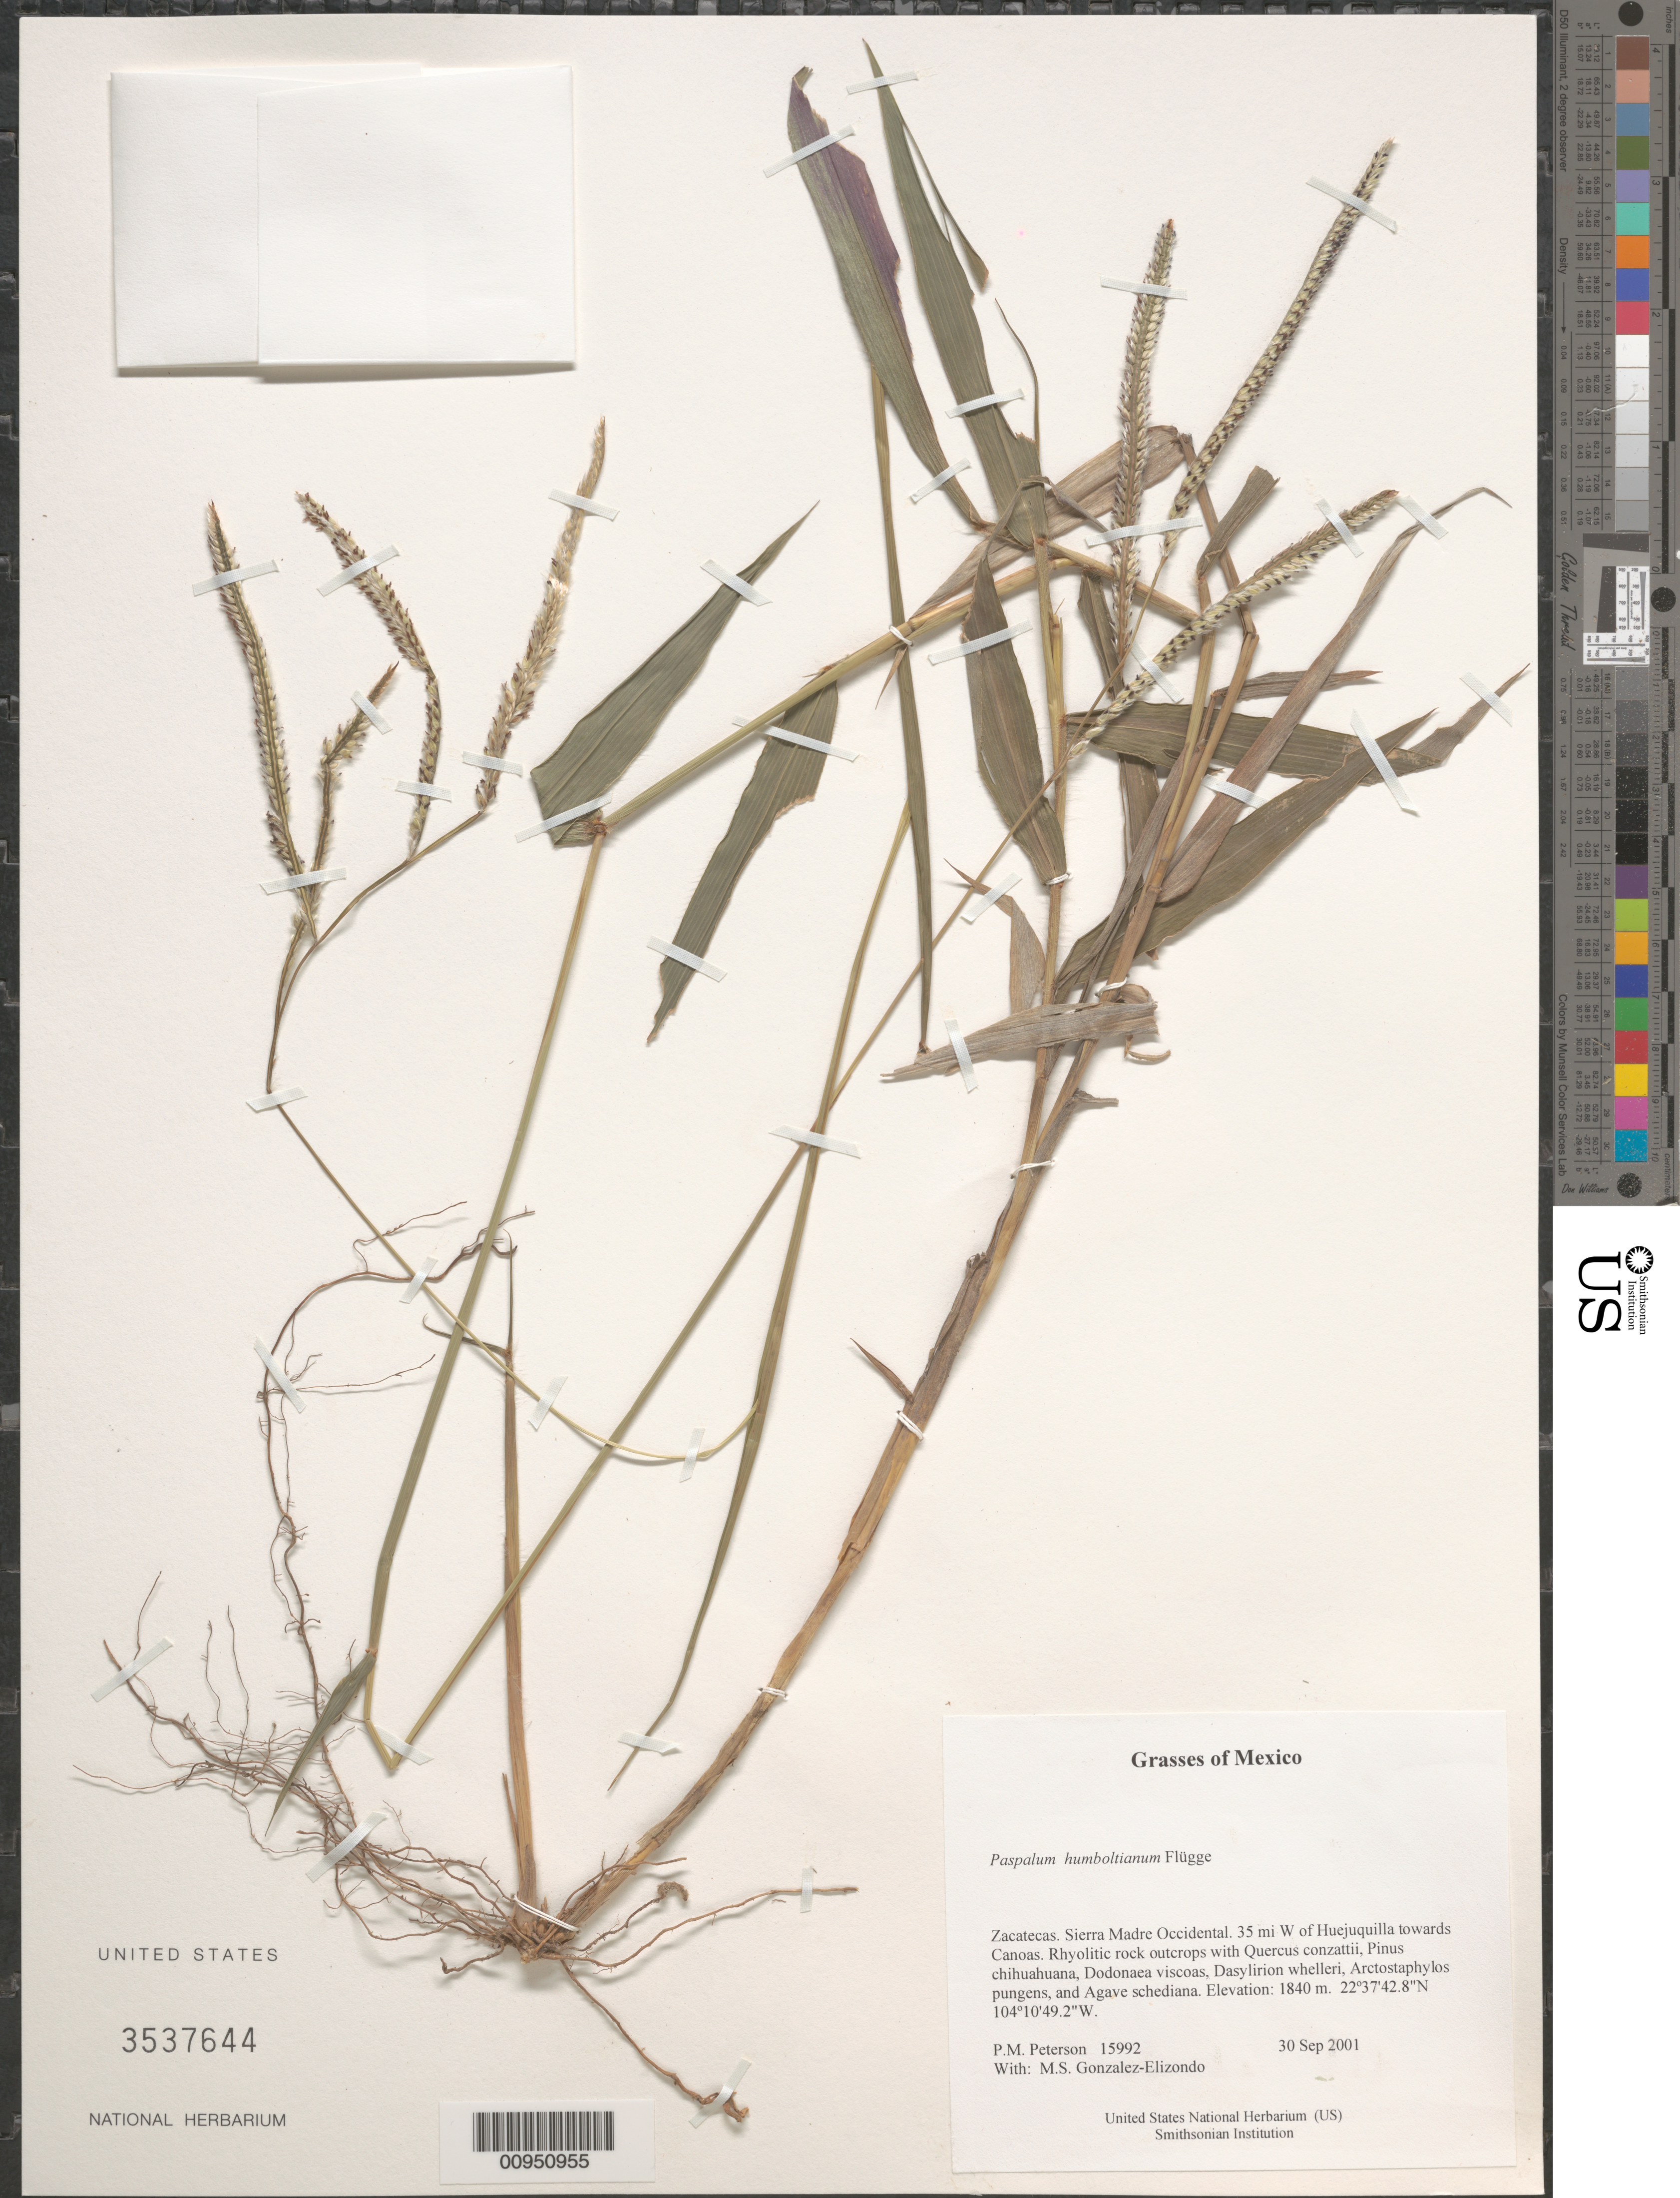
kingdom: Plantae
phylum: Tracheophyta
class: Liliopsida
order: Poales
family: Poaceae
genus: Paspalum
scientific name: Paspalum humboldtianum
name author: Flüggé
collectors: P. M. Peterson & M. S. González-Elizondo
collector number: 15992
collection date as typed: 30 Sep 2001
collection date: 2001-09-30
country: Mexico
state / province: Zacatecas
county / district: Sierra Madre Occidental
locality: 35 mi W of Huejuquilla towards Canoas. Rhyolitic rock outcrops with Quercus conzattii, Pinus chihuahuana, Dodonaea viscoas, Dasylirion whelleri, Arctostaphylos pungens, and Agave schediana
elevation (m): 1840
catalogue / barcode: US 3537644